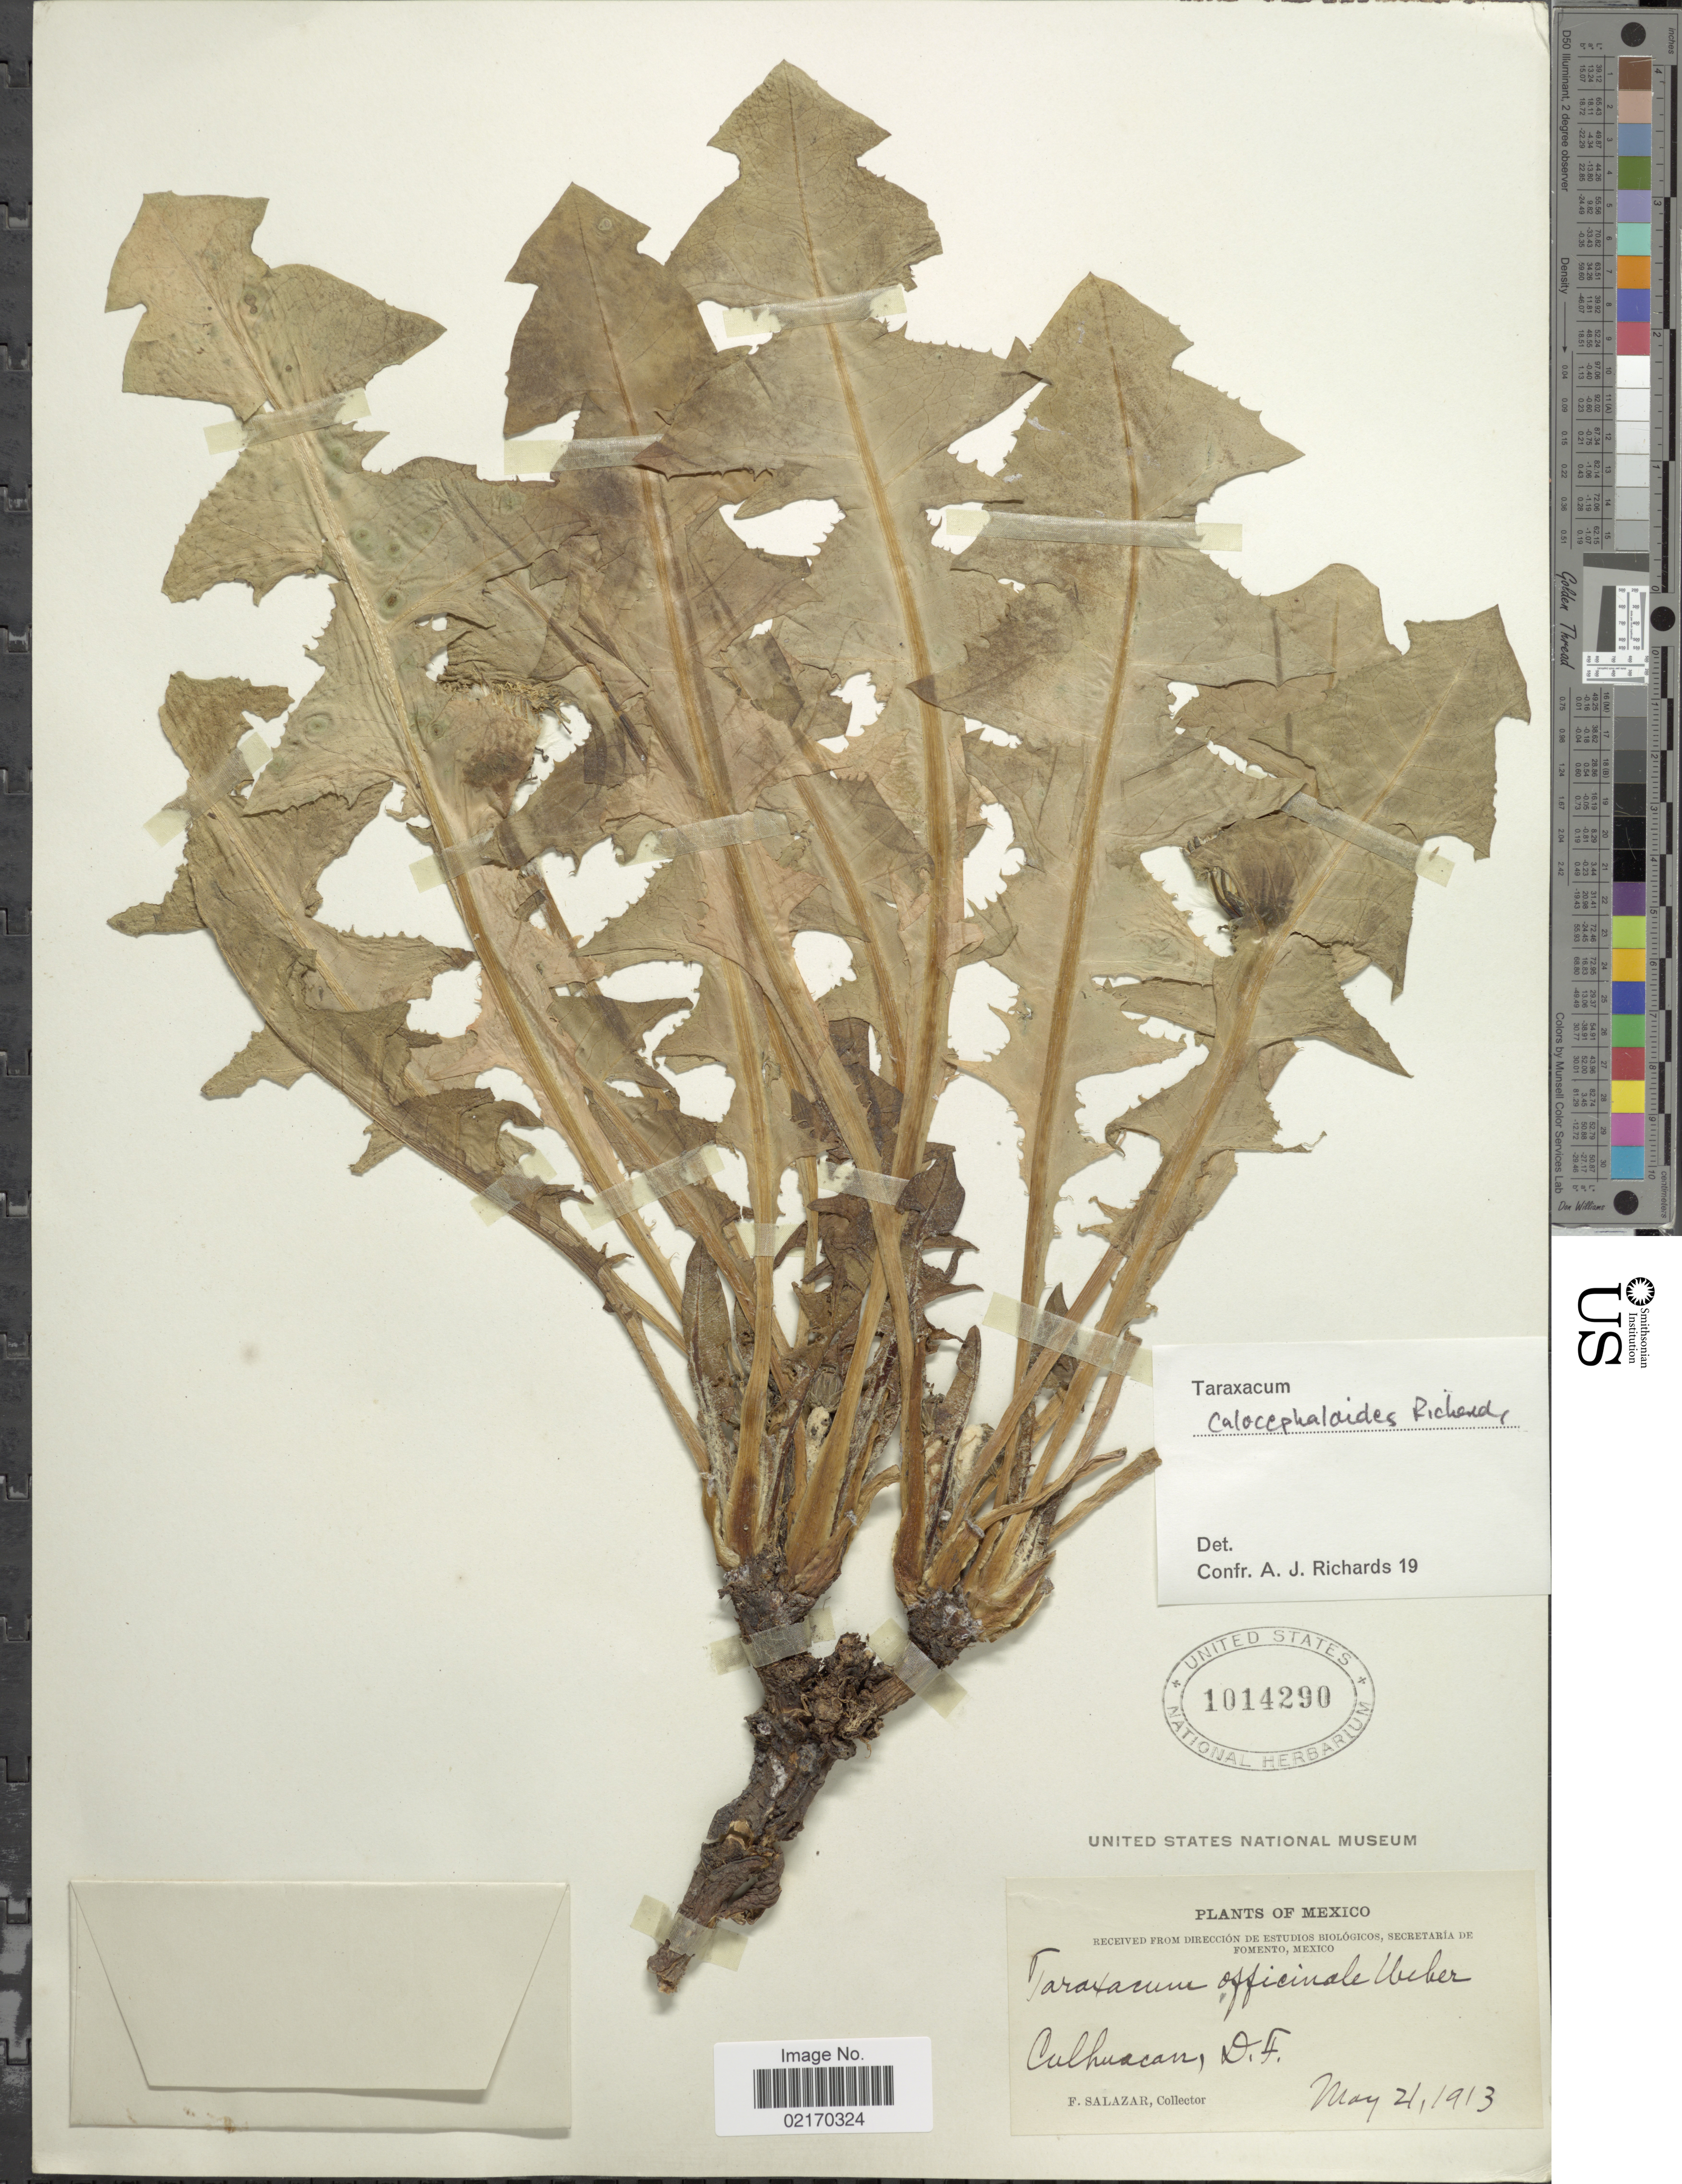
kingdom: Plantae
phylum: Tracheophyta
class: Magnoliopsida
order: Asterales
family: Asteraceae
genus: Taraxacum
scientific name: Taraxacum calocephaloides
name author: A.J. Richards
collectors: F. Salazar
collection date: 1913-05-21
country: Mexico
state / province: Distrito Federal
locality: Culhuacan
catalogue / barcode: US 1014290